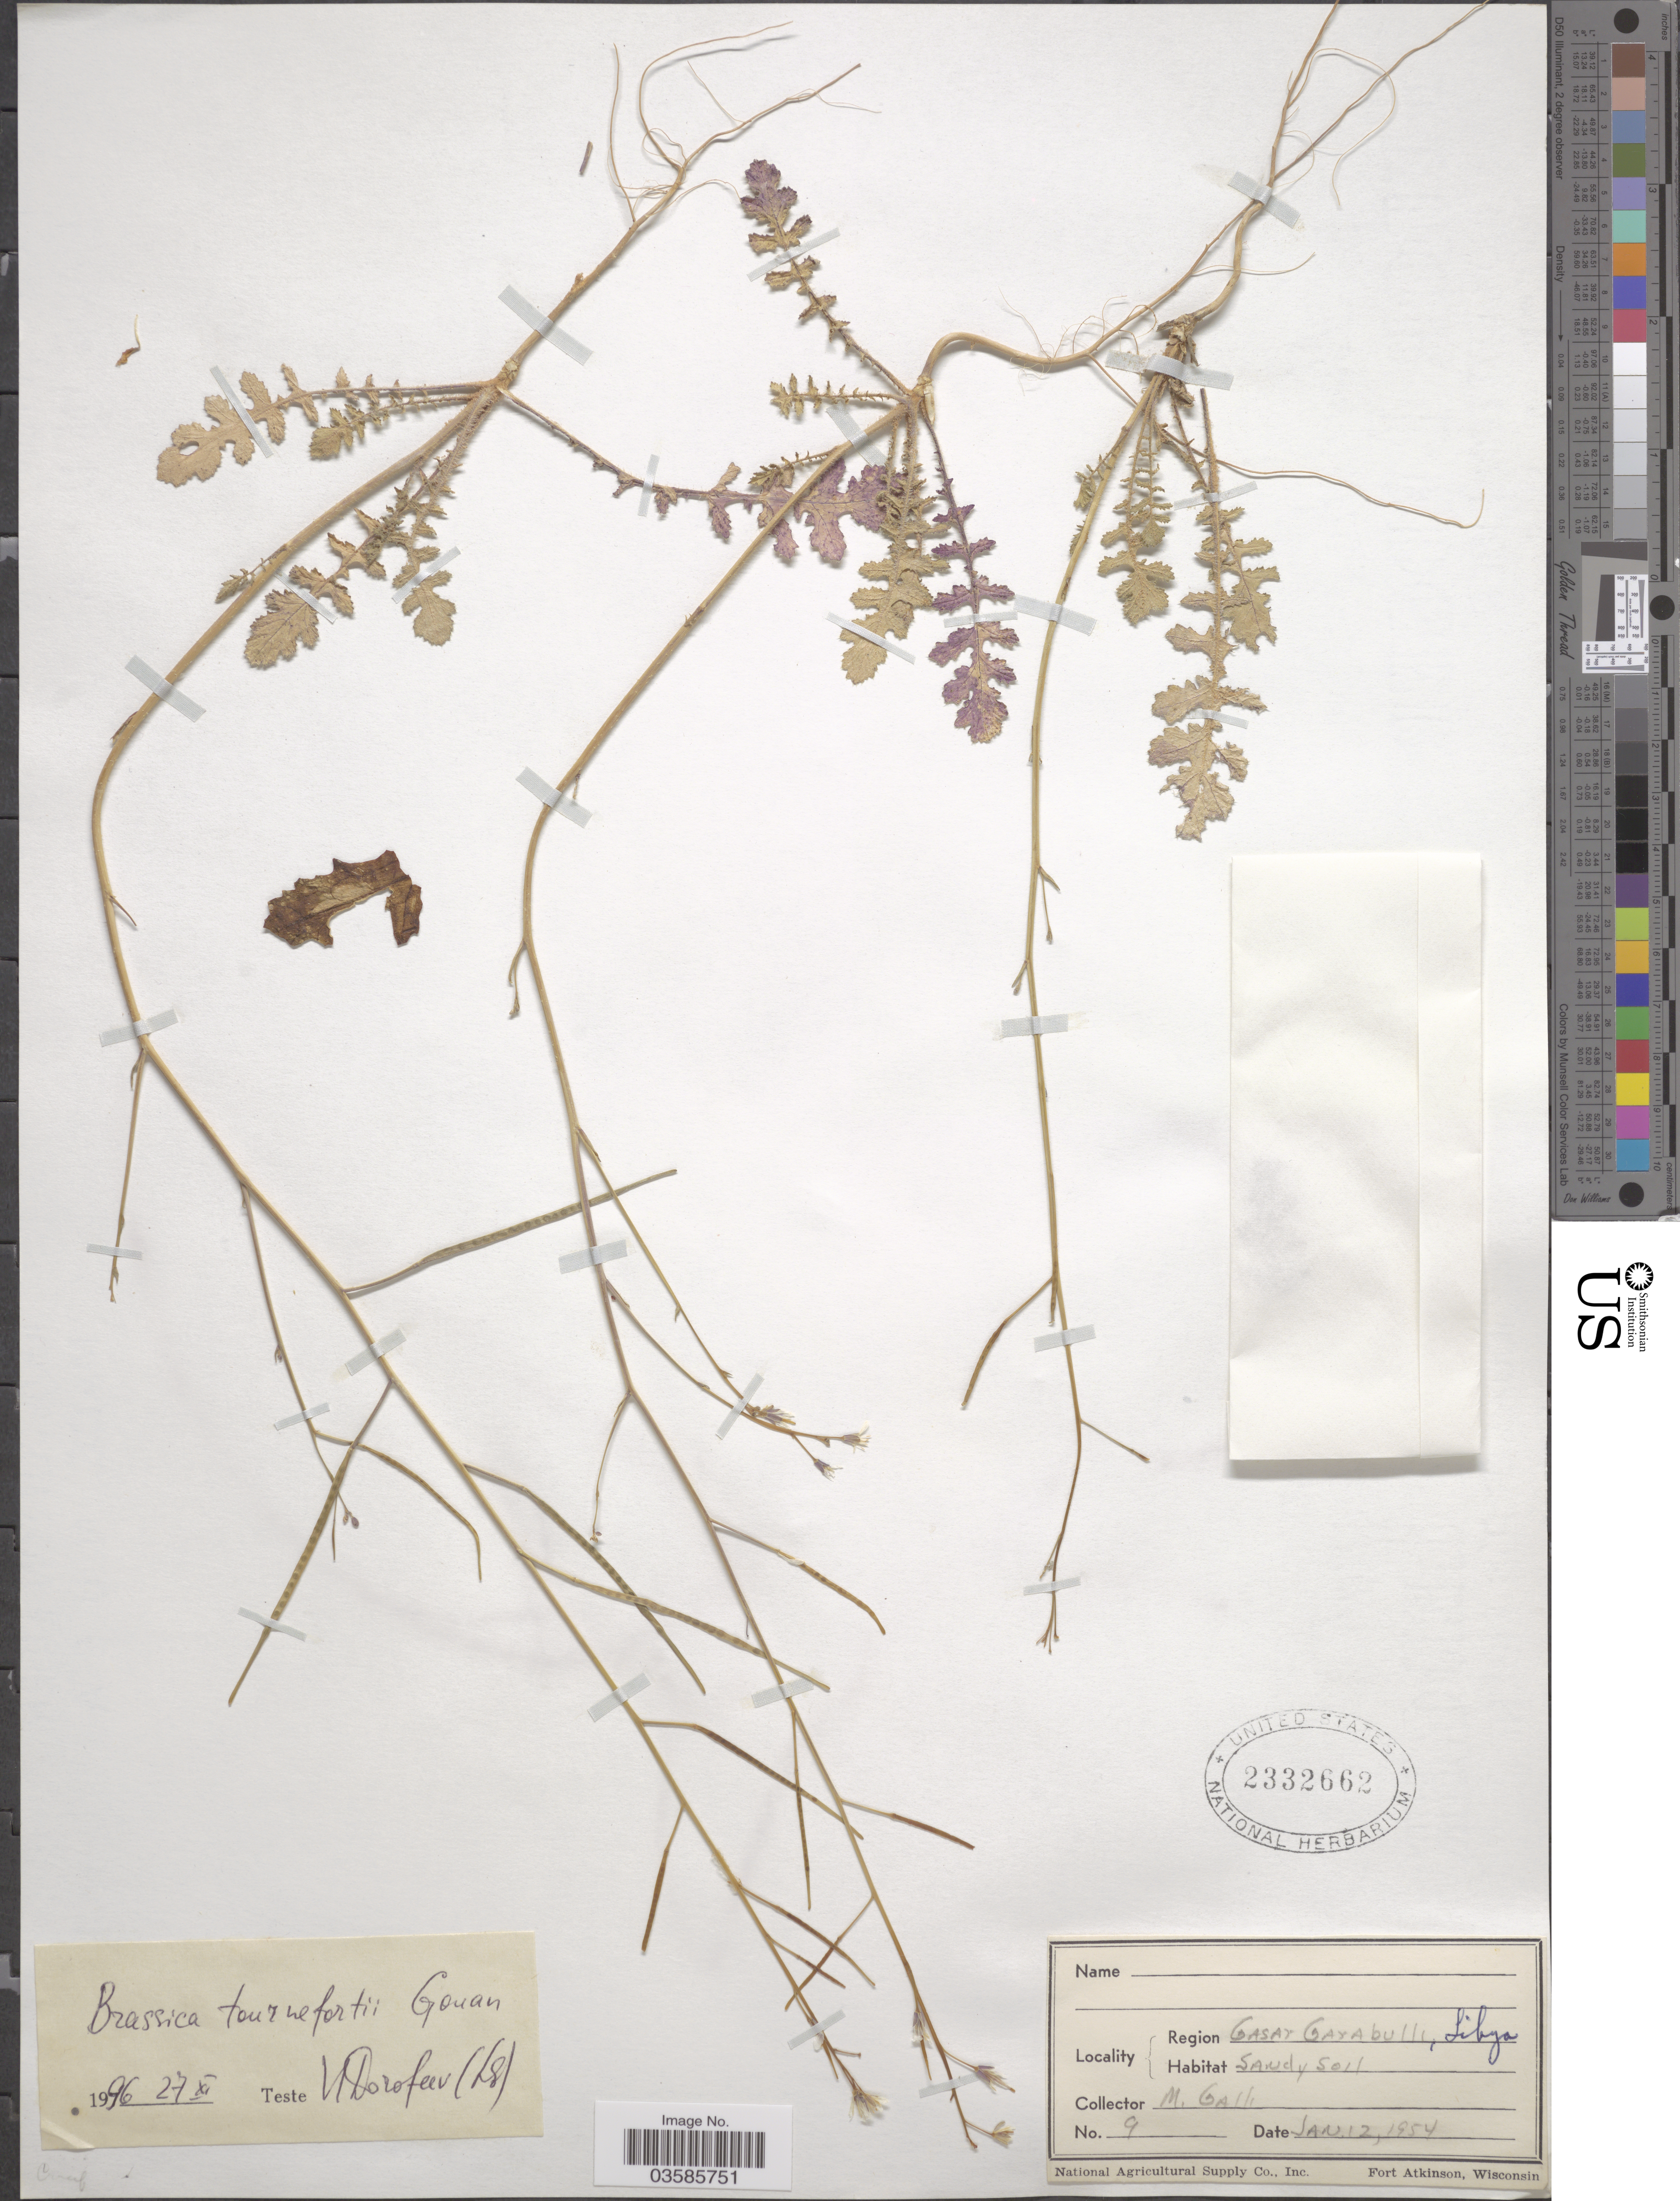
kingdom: Plantae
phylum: Tracheophyta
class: Magnoliopsida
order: Brassicales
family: Brassicaceae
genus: Brassica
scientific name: Brassica tournefortii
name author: Gouan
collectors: M. Galli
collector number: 9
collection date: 1954-01-12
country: Libya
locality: Gasar Garabulli, Sandy Soil.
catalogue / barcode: US 2332662